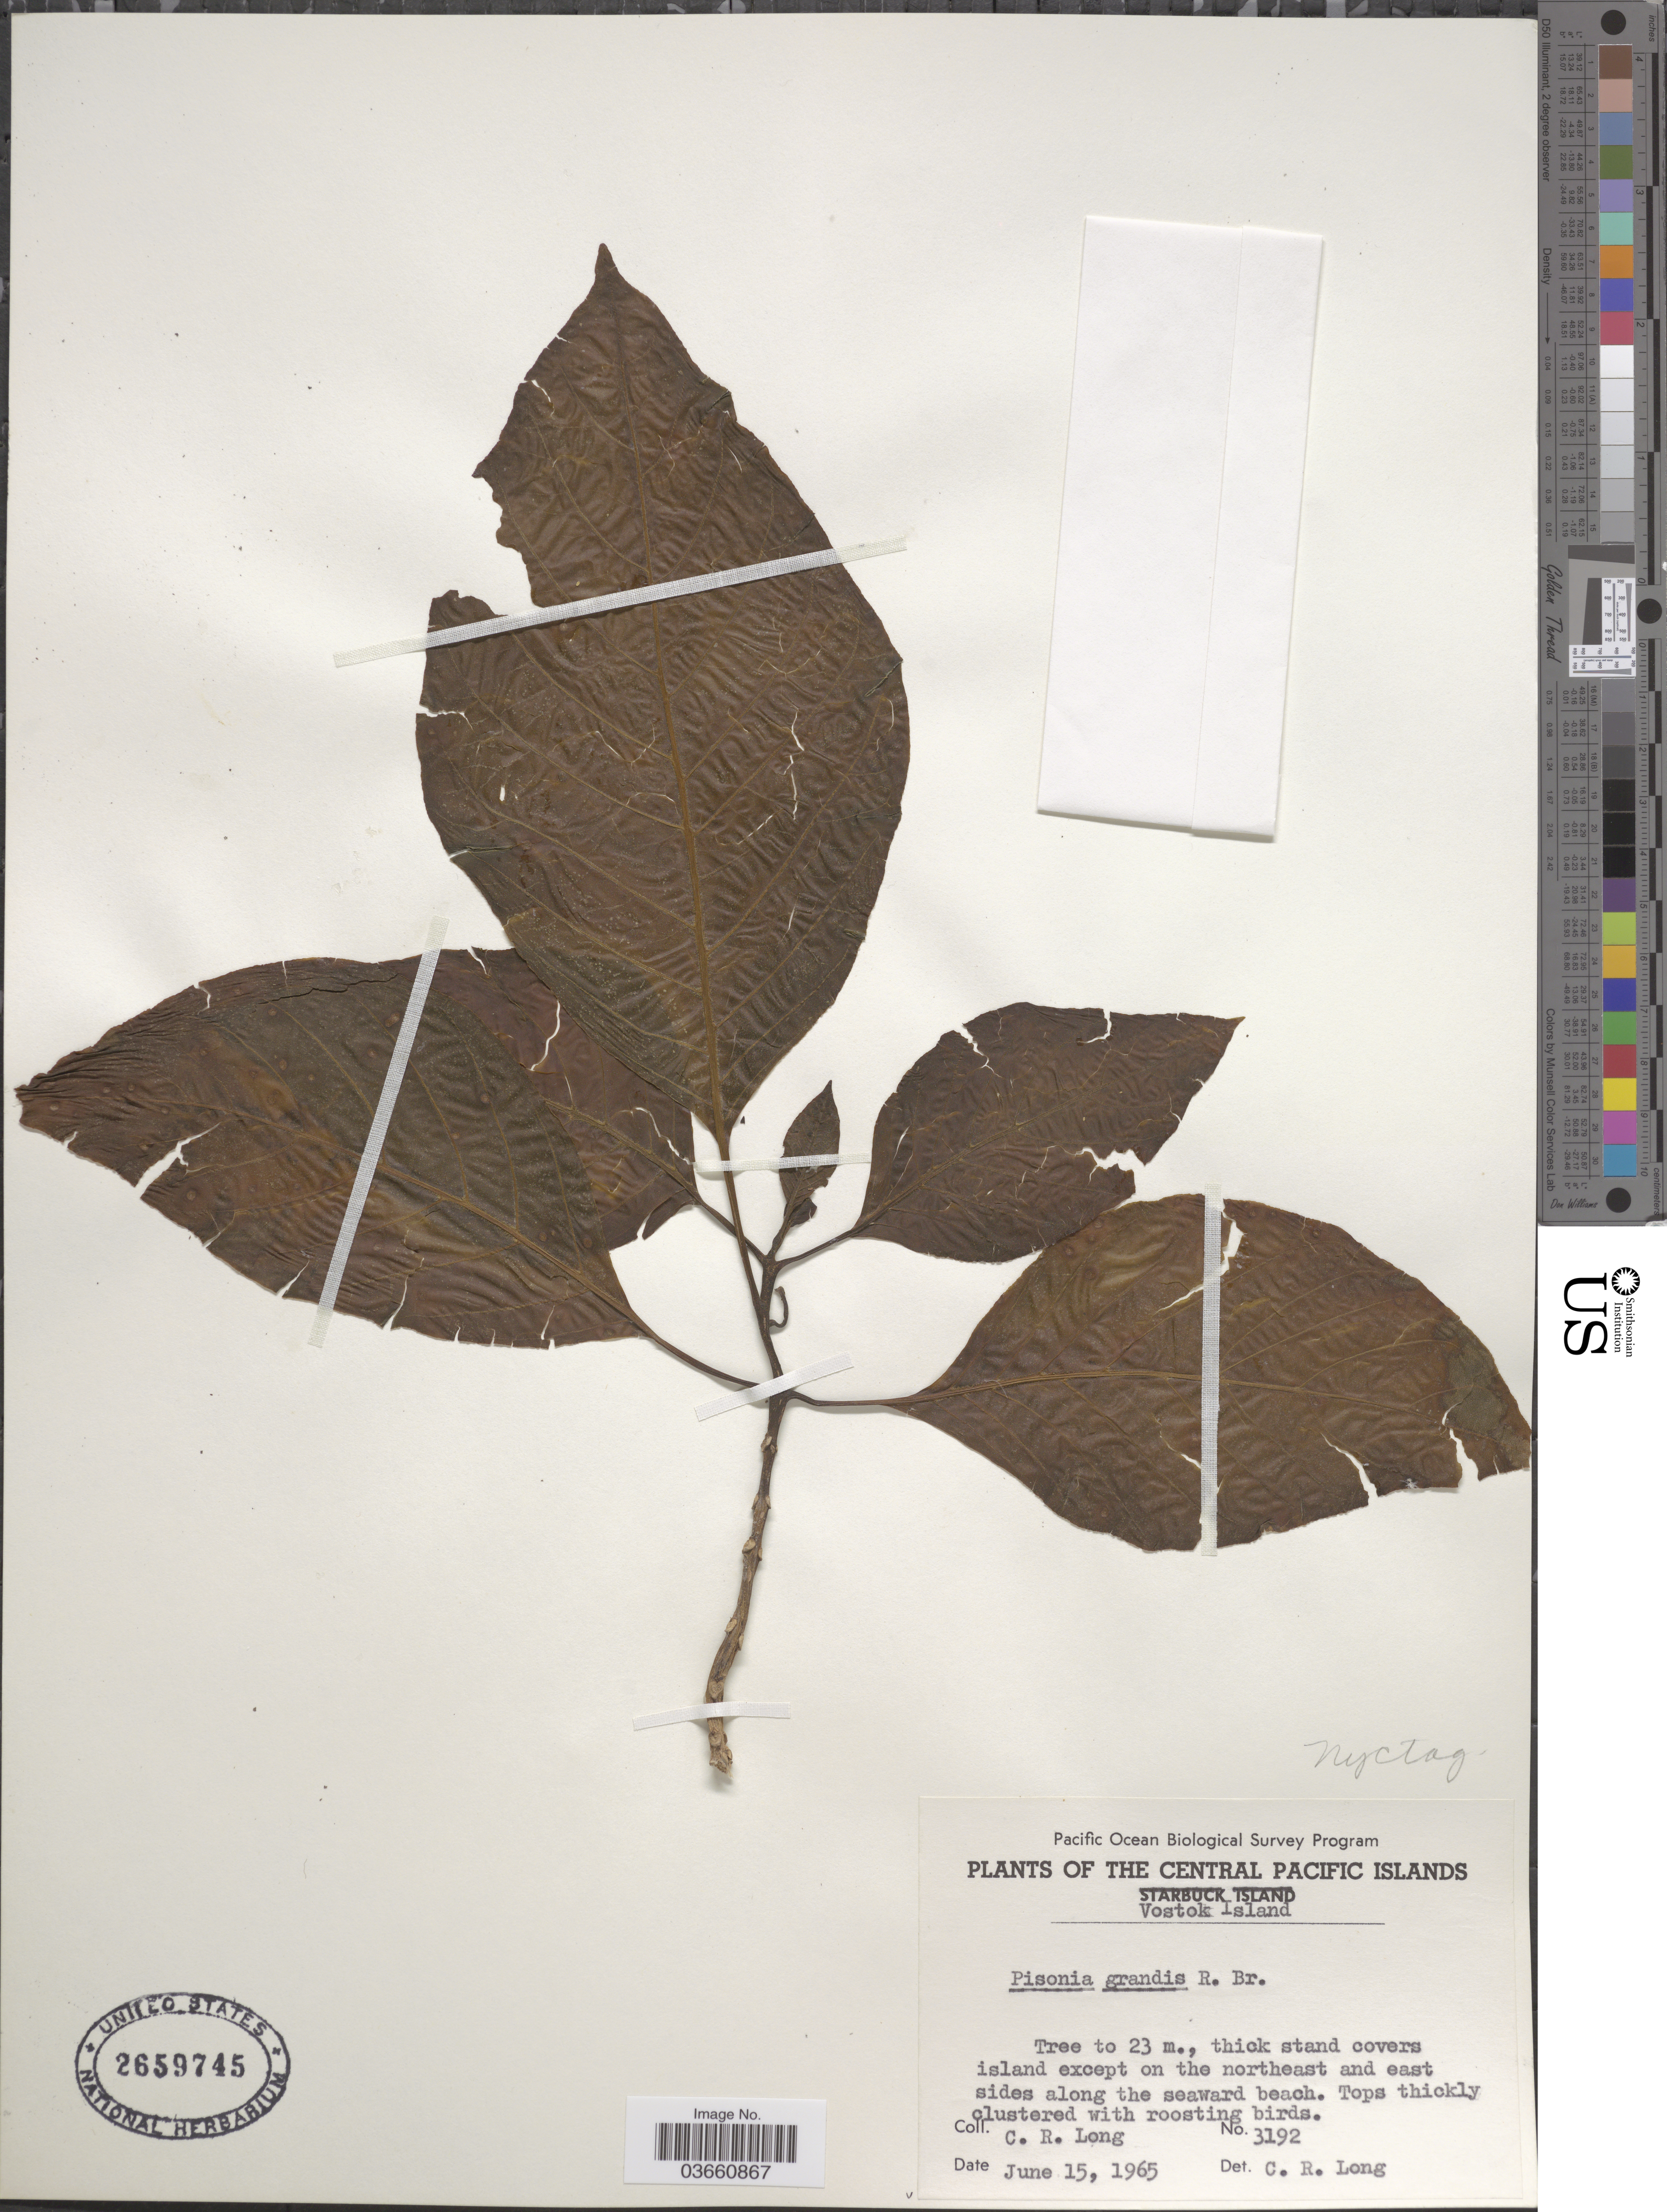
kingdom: Plantae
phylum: Tracheophyta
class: Magnoliopsida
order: Caryophyllales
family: Nyctaginaceae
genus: Pisonia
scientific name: Pisonia grandis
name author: R. Br.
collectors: C. R. Long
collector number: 3192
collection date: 1965-06-15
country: Kiribati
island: Vostok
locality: Central Pacific Islands. Vostok Island. Covers island except on the northeast and east sides along the seaward beach.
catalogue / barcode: US 2659745